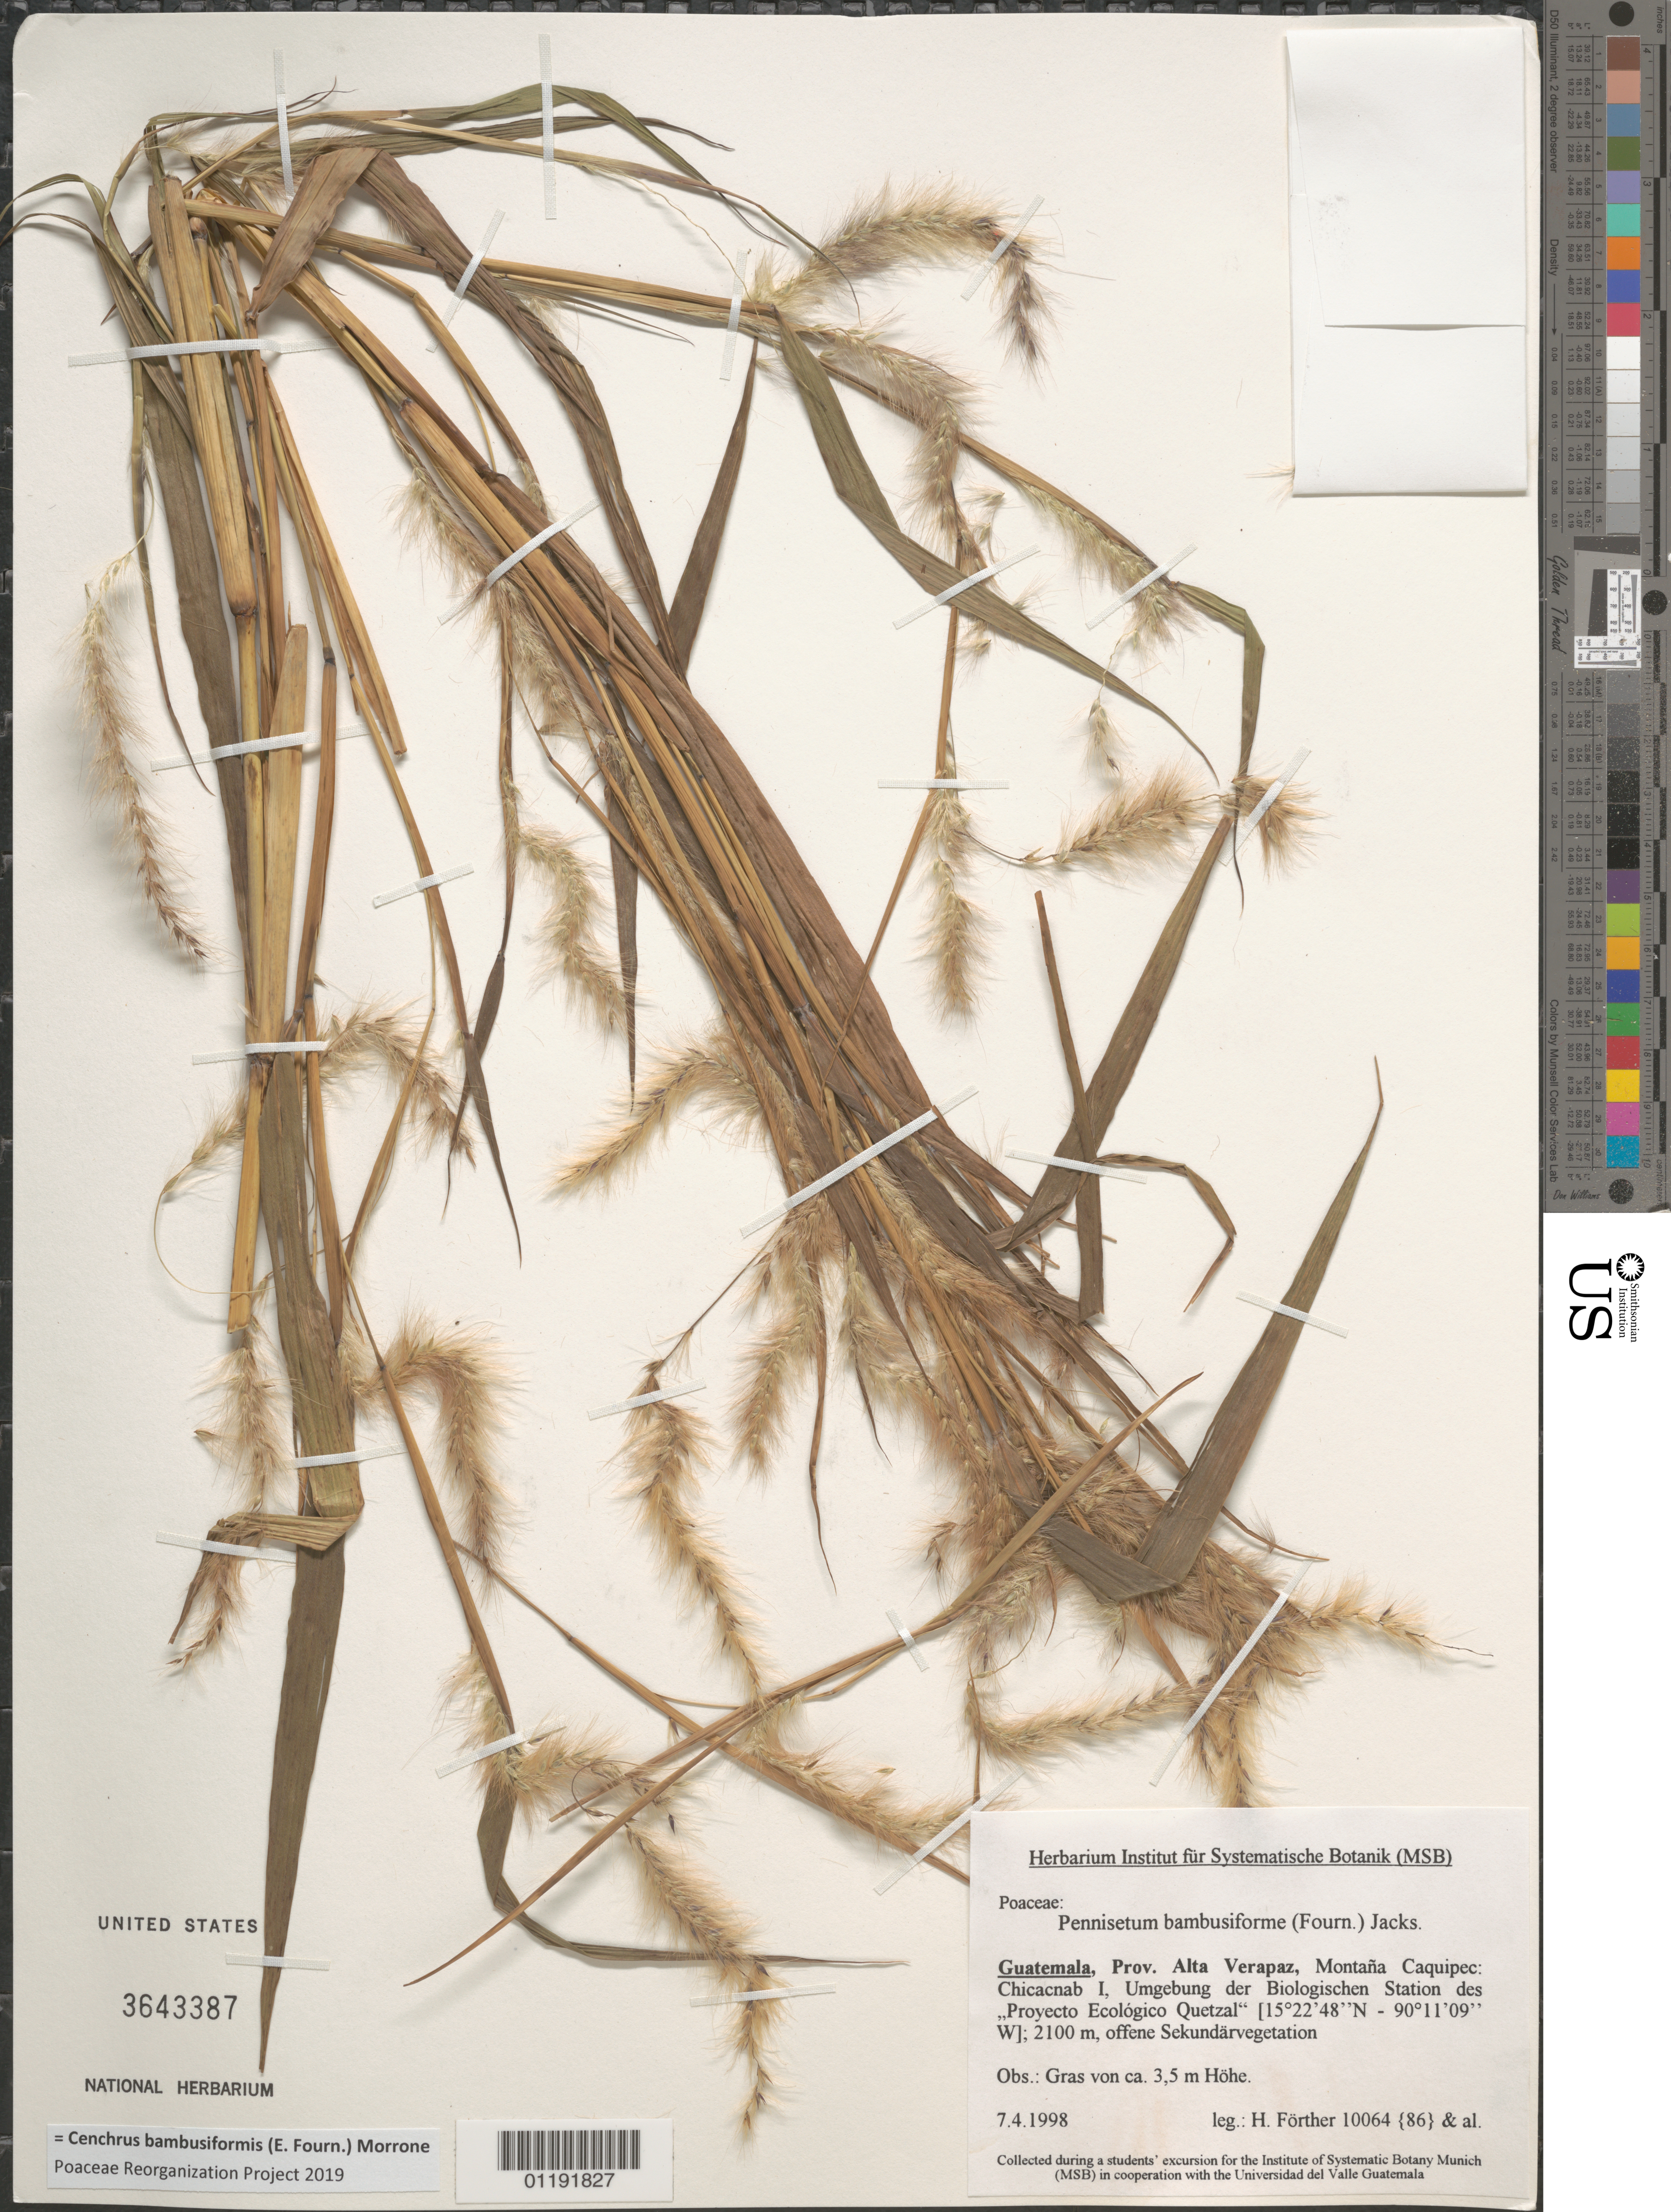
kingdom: Plantae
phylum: Tracheophyta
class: Liliopsida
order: Poales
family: Poaceae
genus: Cenchrus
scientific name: Cenchrus bambusiformis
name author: (E. Fourn.) Morrone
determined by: Poaceae Reorganization Project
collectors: H. Fôrther et al.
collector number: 10064 {86}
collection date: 1998-04-07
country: Guatemala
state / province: Alta Verapaz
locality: Montana Caquipec, Chicacnab, vicinity of Biological Station of the Quetzal Ecology Project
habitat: Open secondary vegetation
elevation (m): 2100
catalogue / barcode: US 3643387